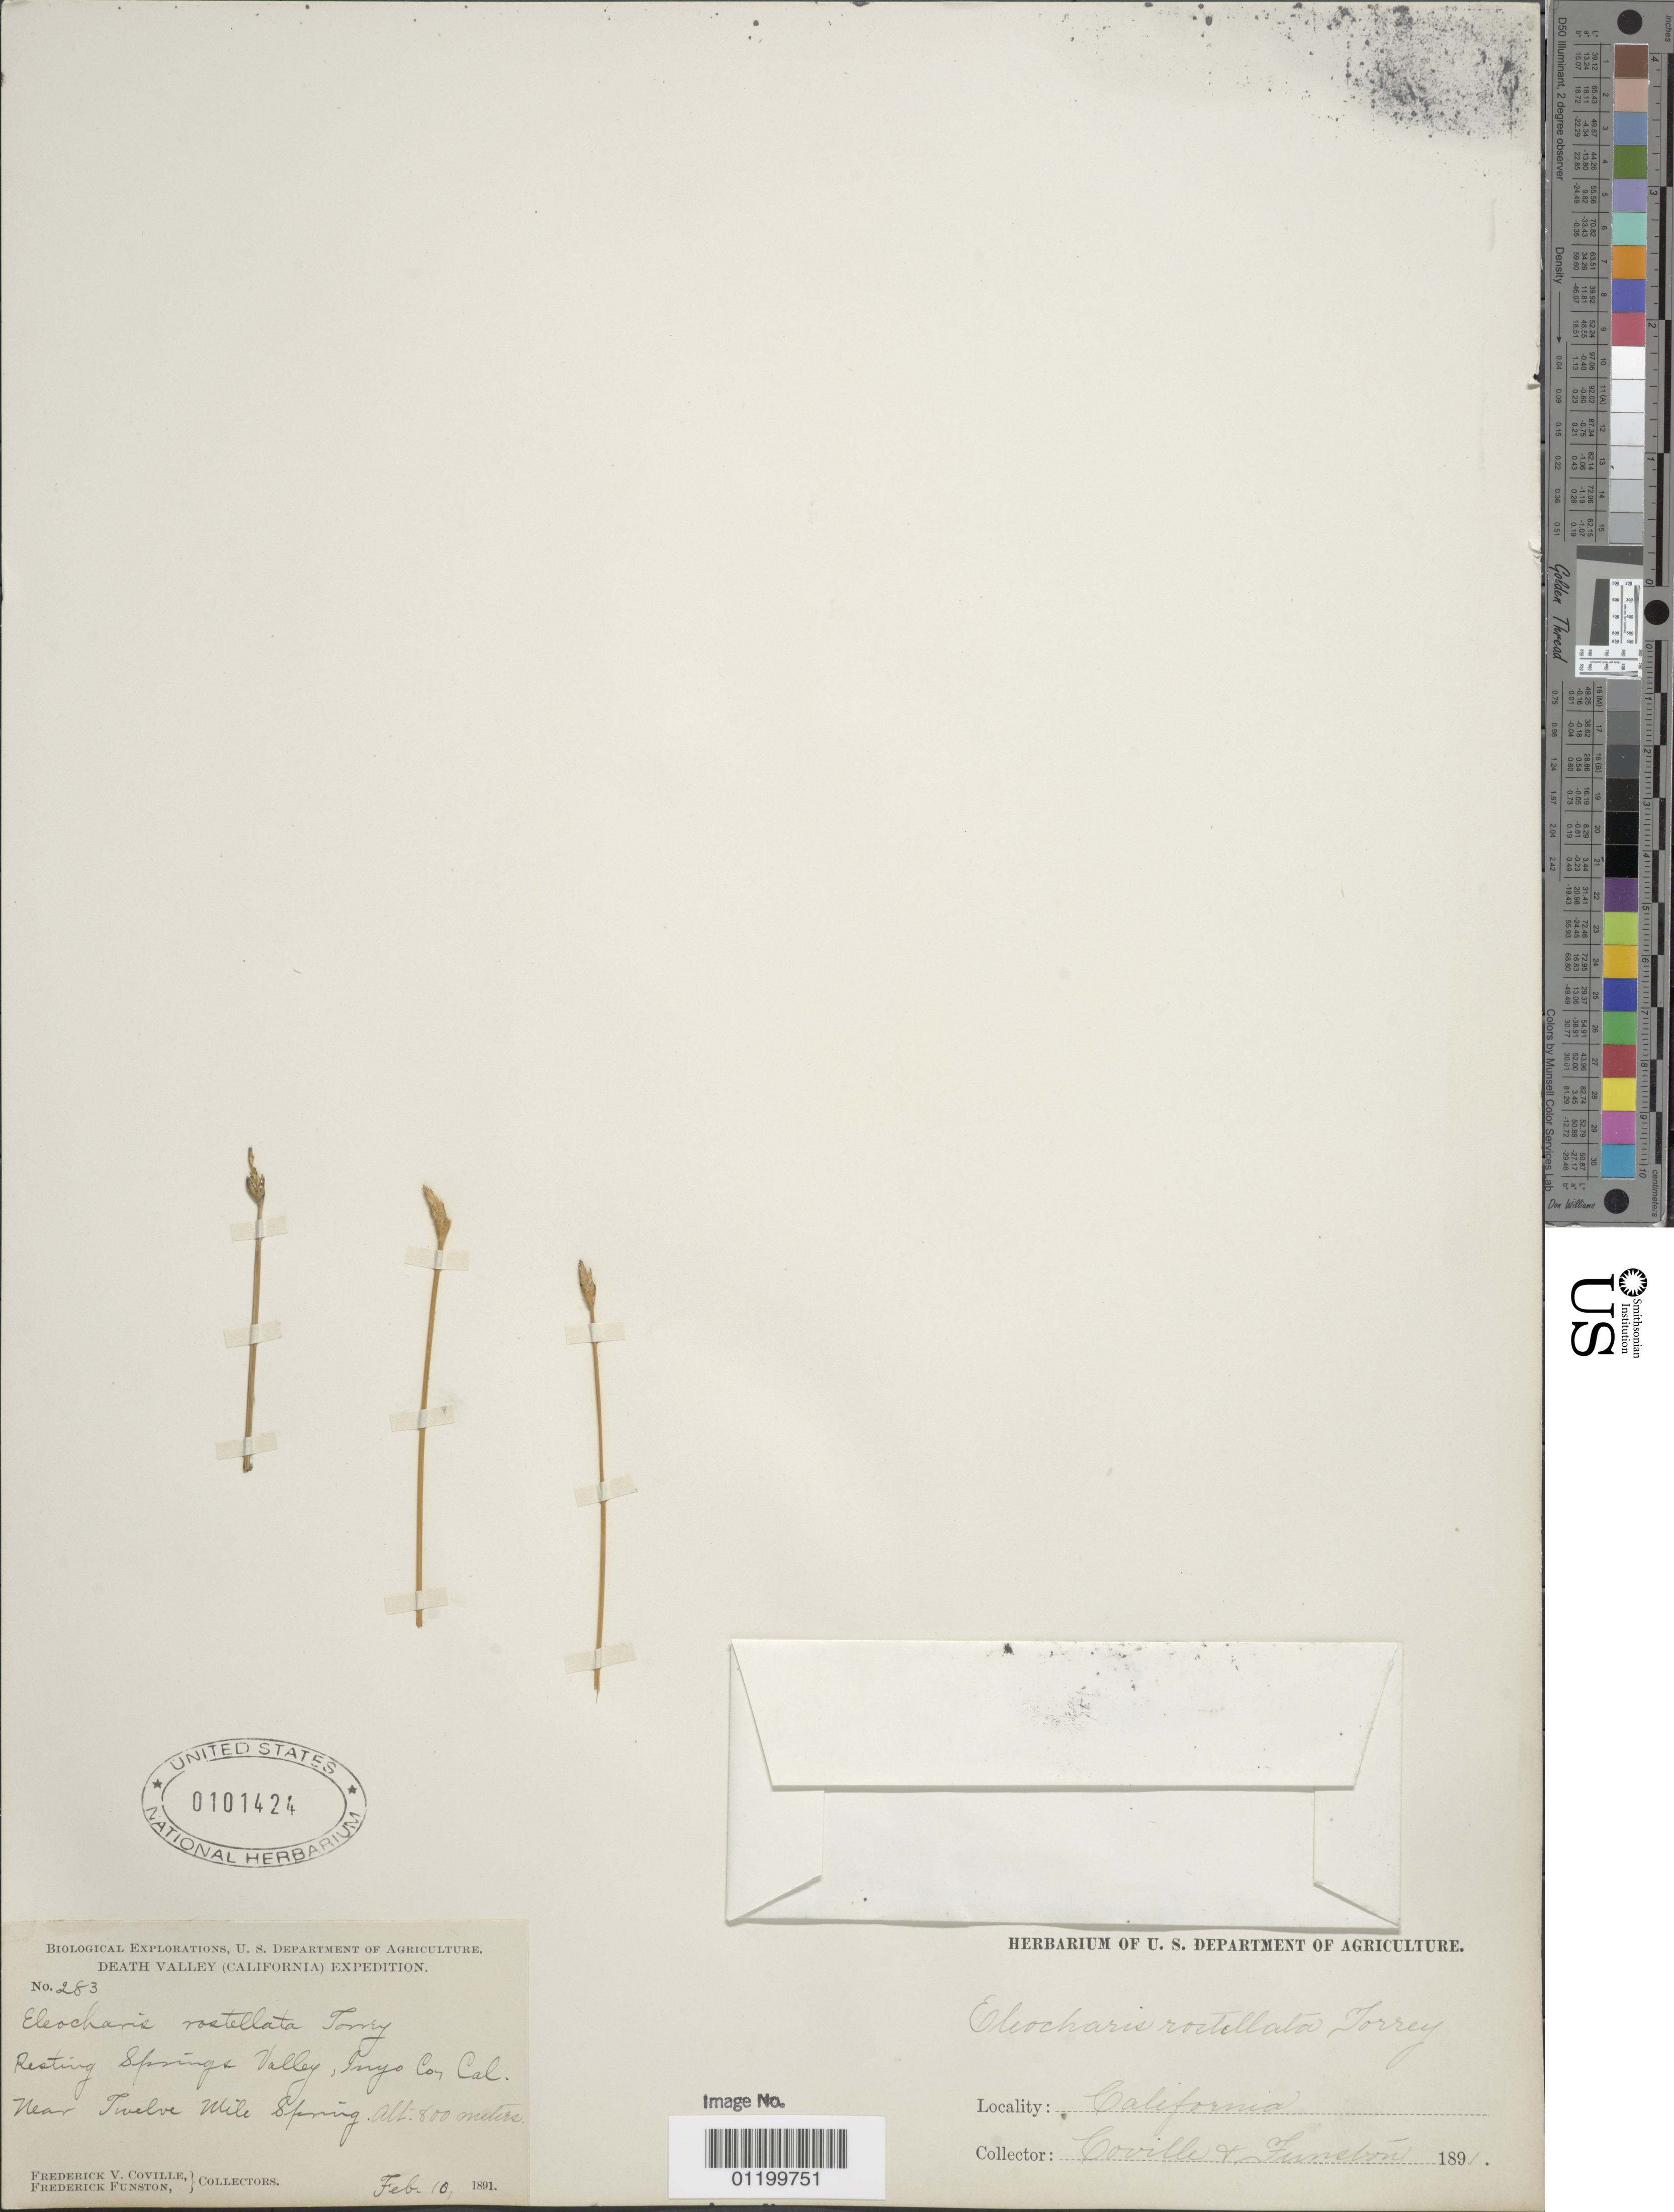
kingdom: Plantae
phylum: Tracheophyta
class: Liliopsida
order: Poales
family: Cyperaceae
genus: Eleocharis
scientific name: Eleocharis rostellata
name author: (Torr.) Torr.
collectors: F. V. Coville & F. Funston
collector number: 283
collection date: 1891-02-10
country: United States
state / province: California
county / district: Inyo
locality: Resting Springs Valley, near Twelve Mile Spring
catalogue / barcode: US 101424